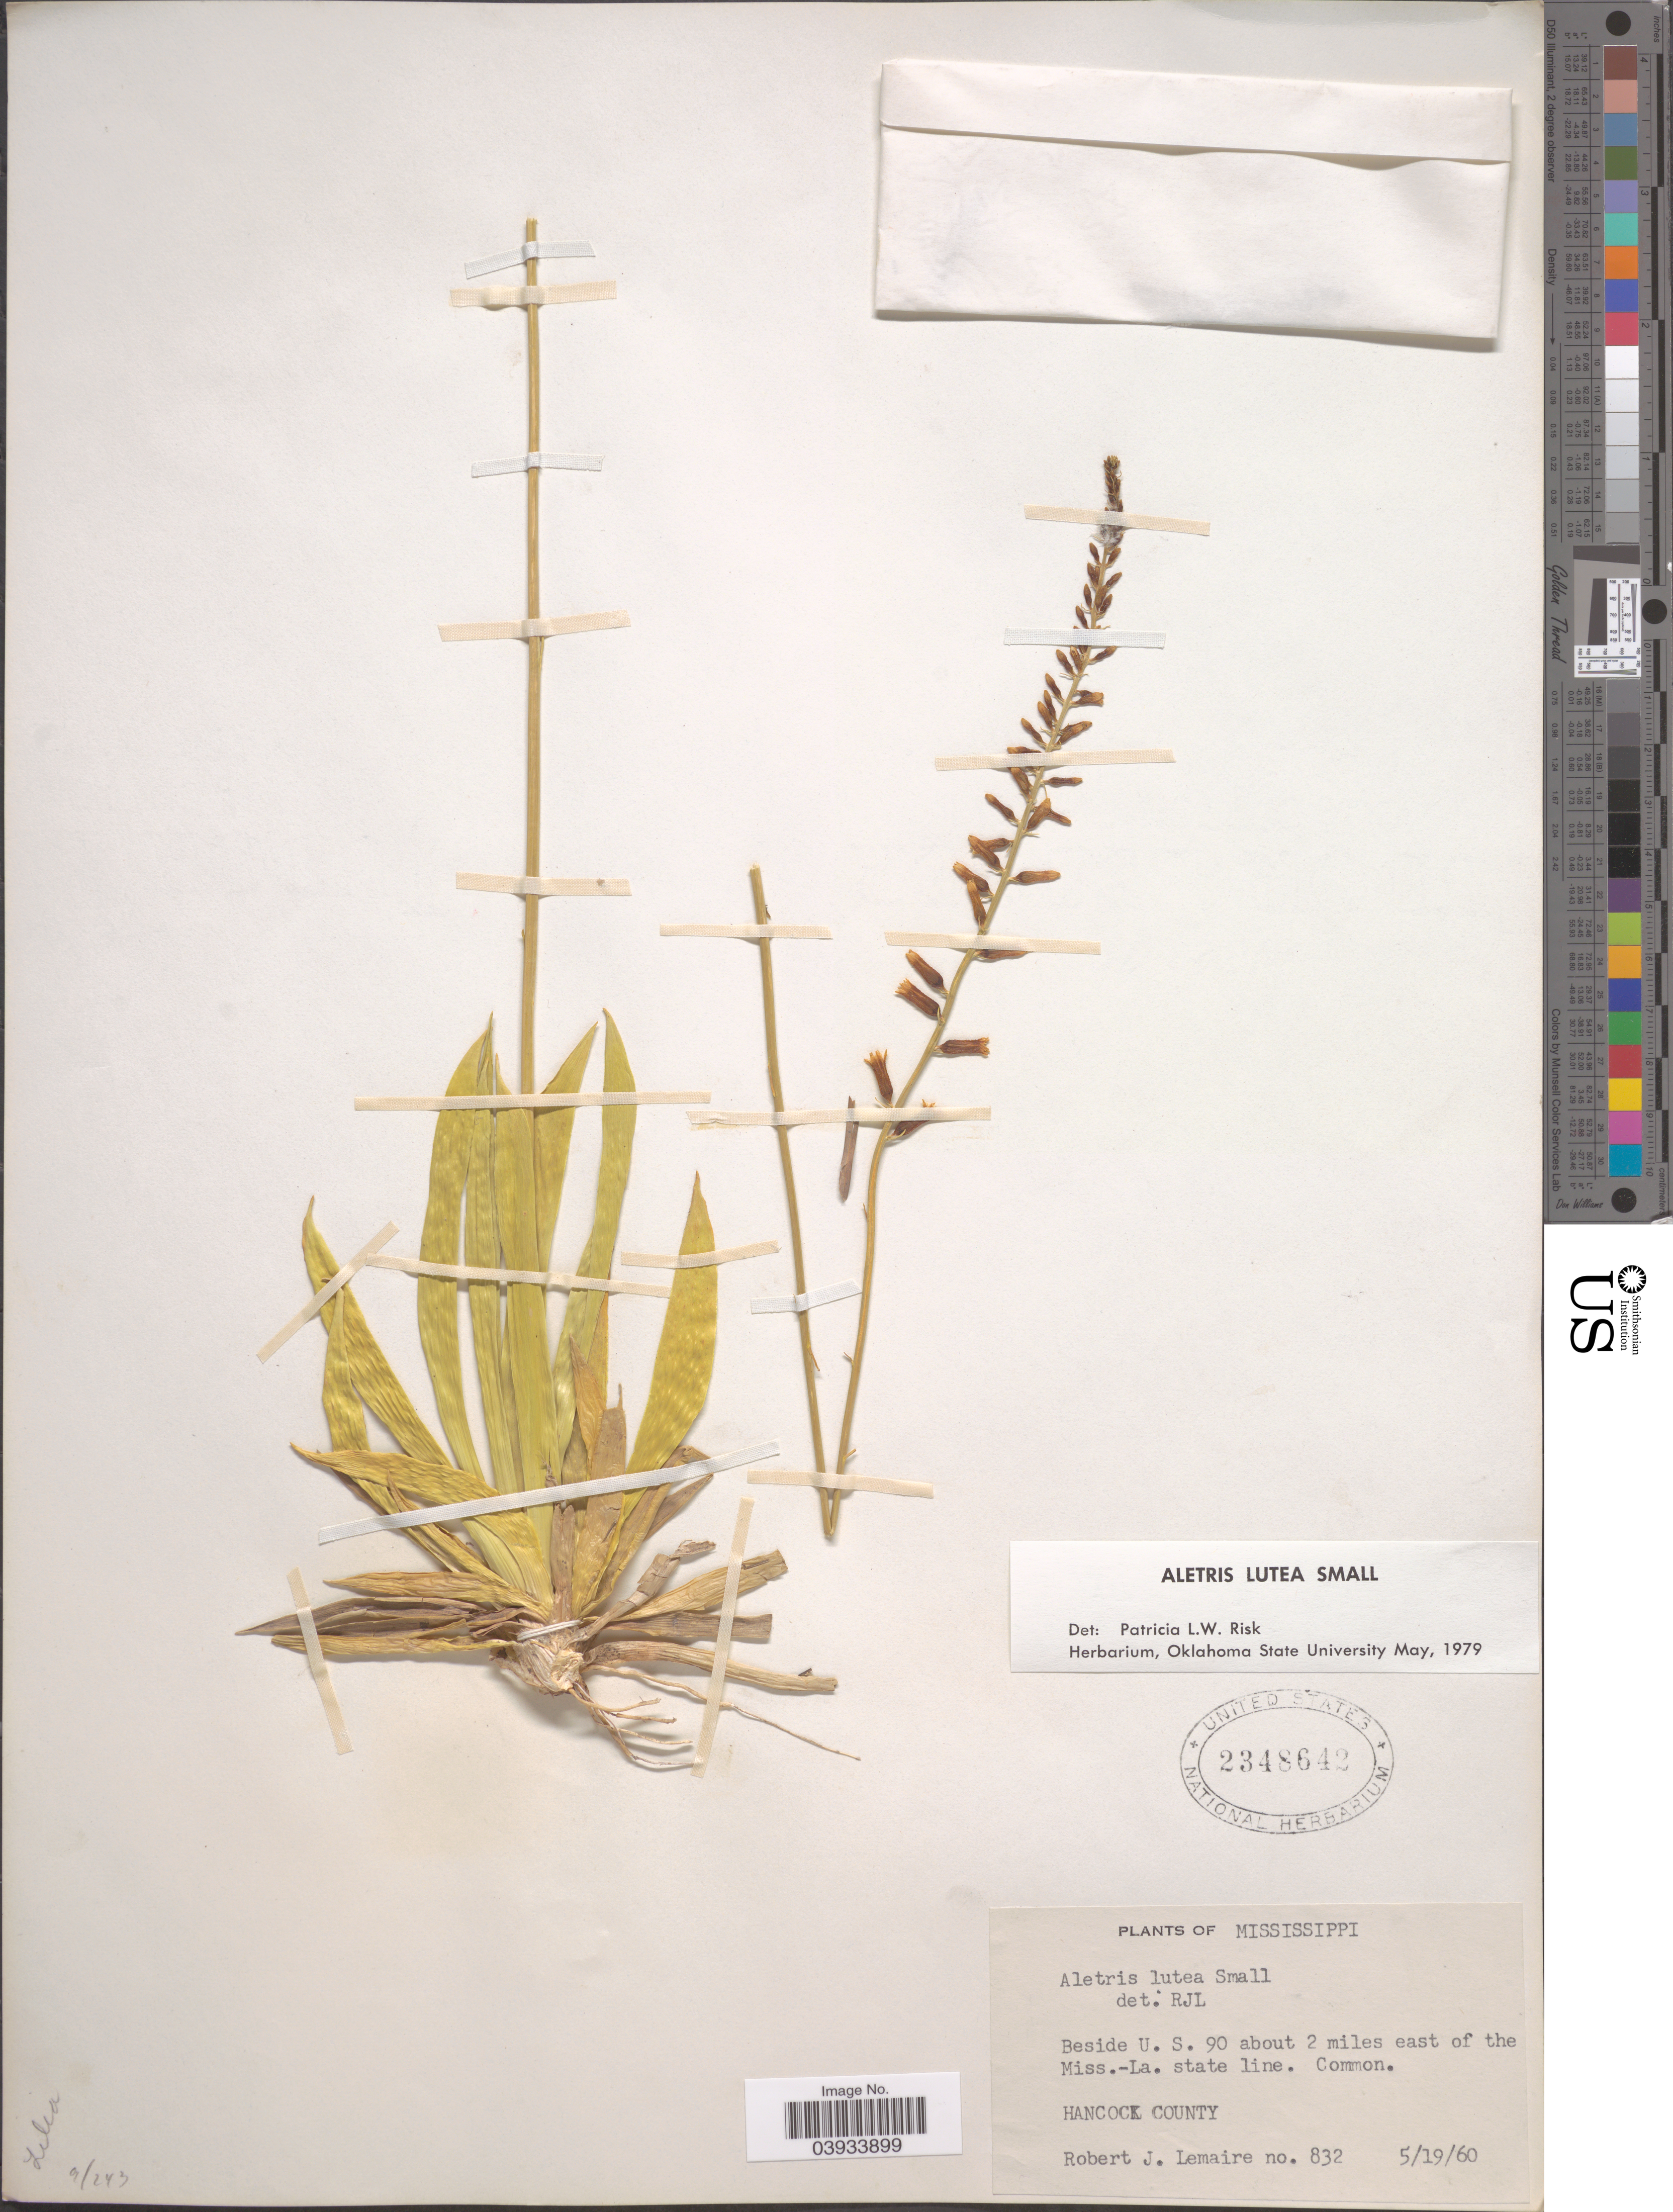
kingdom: Plantae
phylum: Tracheophyta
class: Liliopsida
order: Dioscoreales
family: Nartheciaceae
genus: Aletris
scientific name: Aletris lutea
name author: Small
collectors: R. J. Lemaire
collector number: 832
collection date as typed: Transcribed d/m/y: 19/5/60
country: United States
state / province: Mississippi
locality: Beside U.S. 90 about 20 miles east of the Miss. -La. state line. Hancock County.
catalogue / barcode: US 2348642